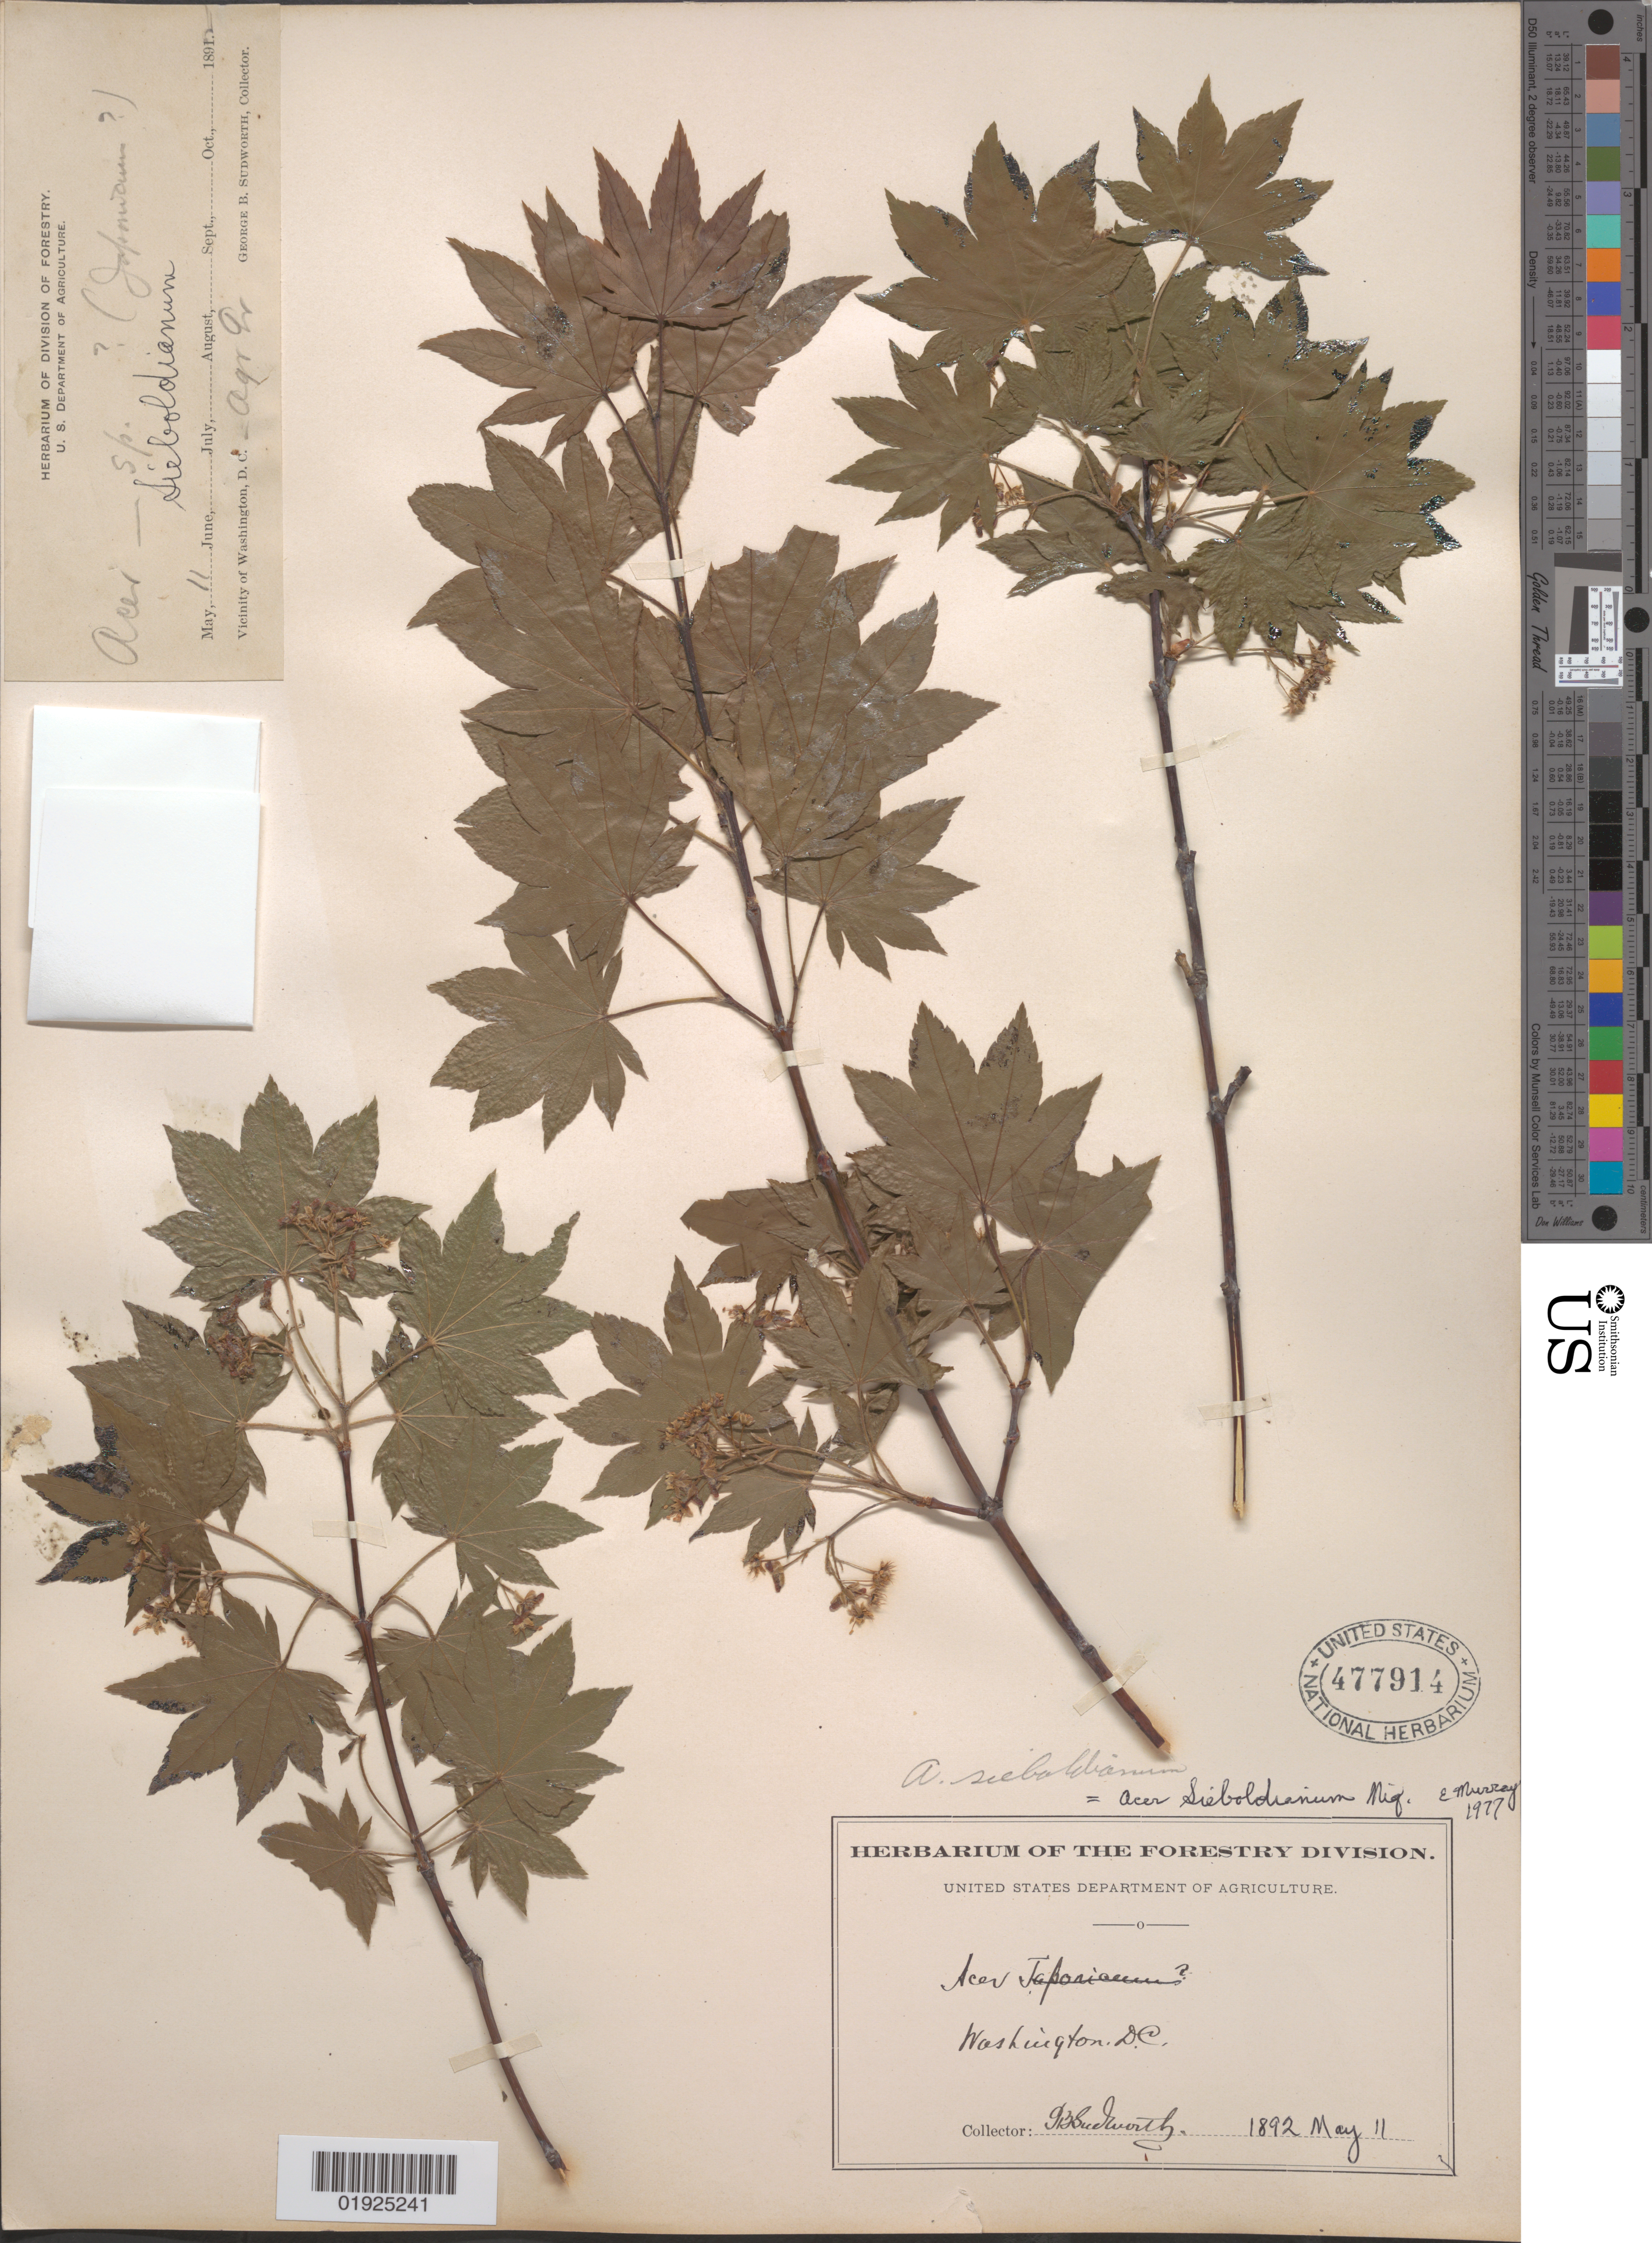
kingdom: Plantae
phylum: Tracheophyta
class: Magnoliopsida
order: Sapindales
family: Sapindaceae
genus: Acer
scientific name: Acer sieboldianum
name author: Miq.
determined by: Murray, Edward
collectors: G. B. Sudworth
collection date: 1892-05-11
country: United States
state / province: District of Columbia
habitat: Cultivated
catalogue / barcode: US 477914